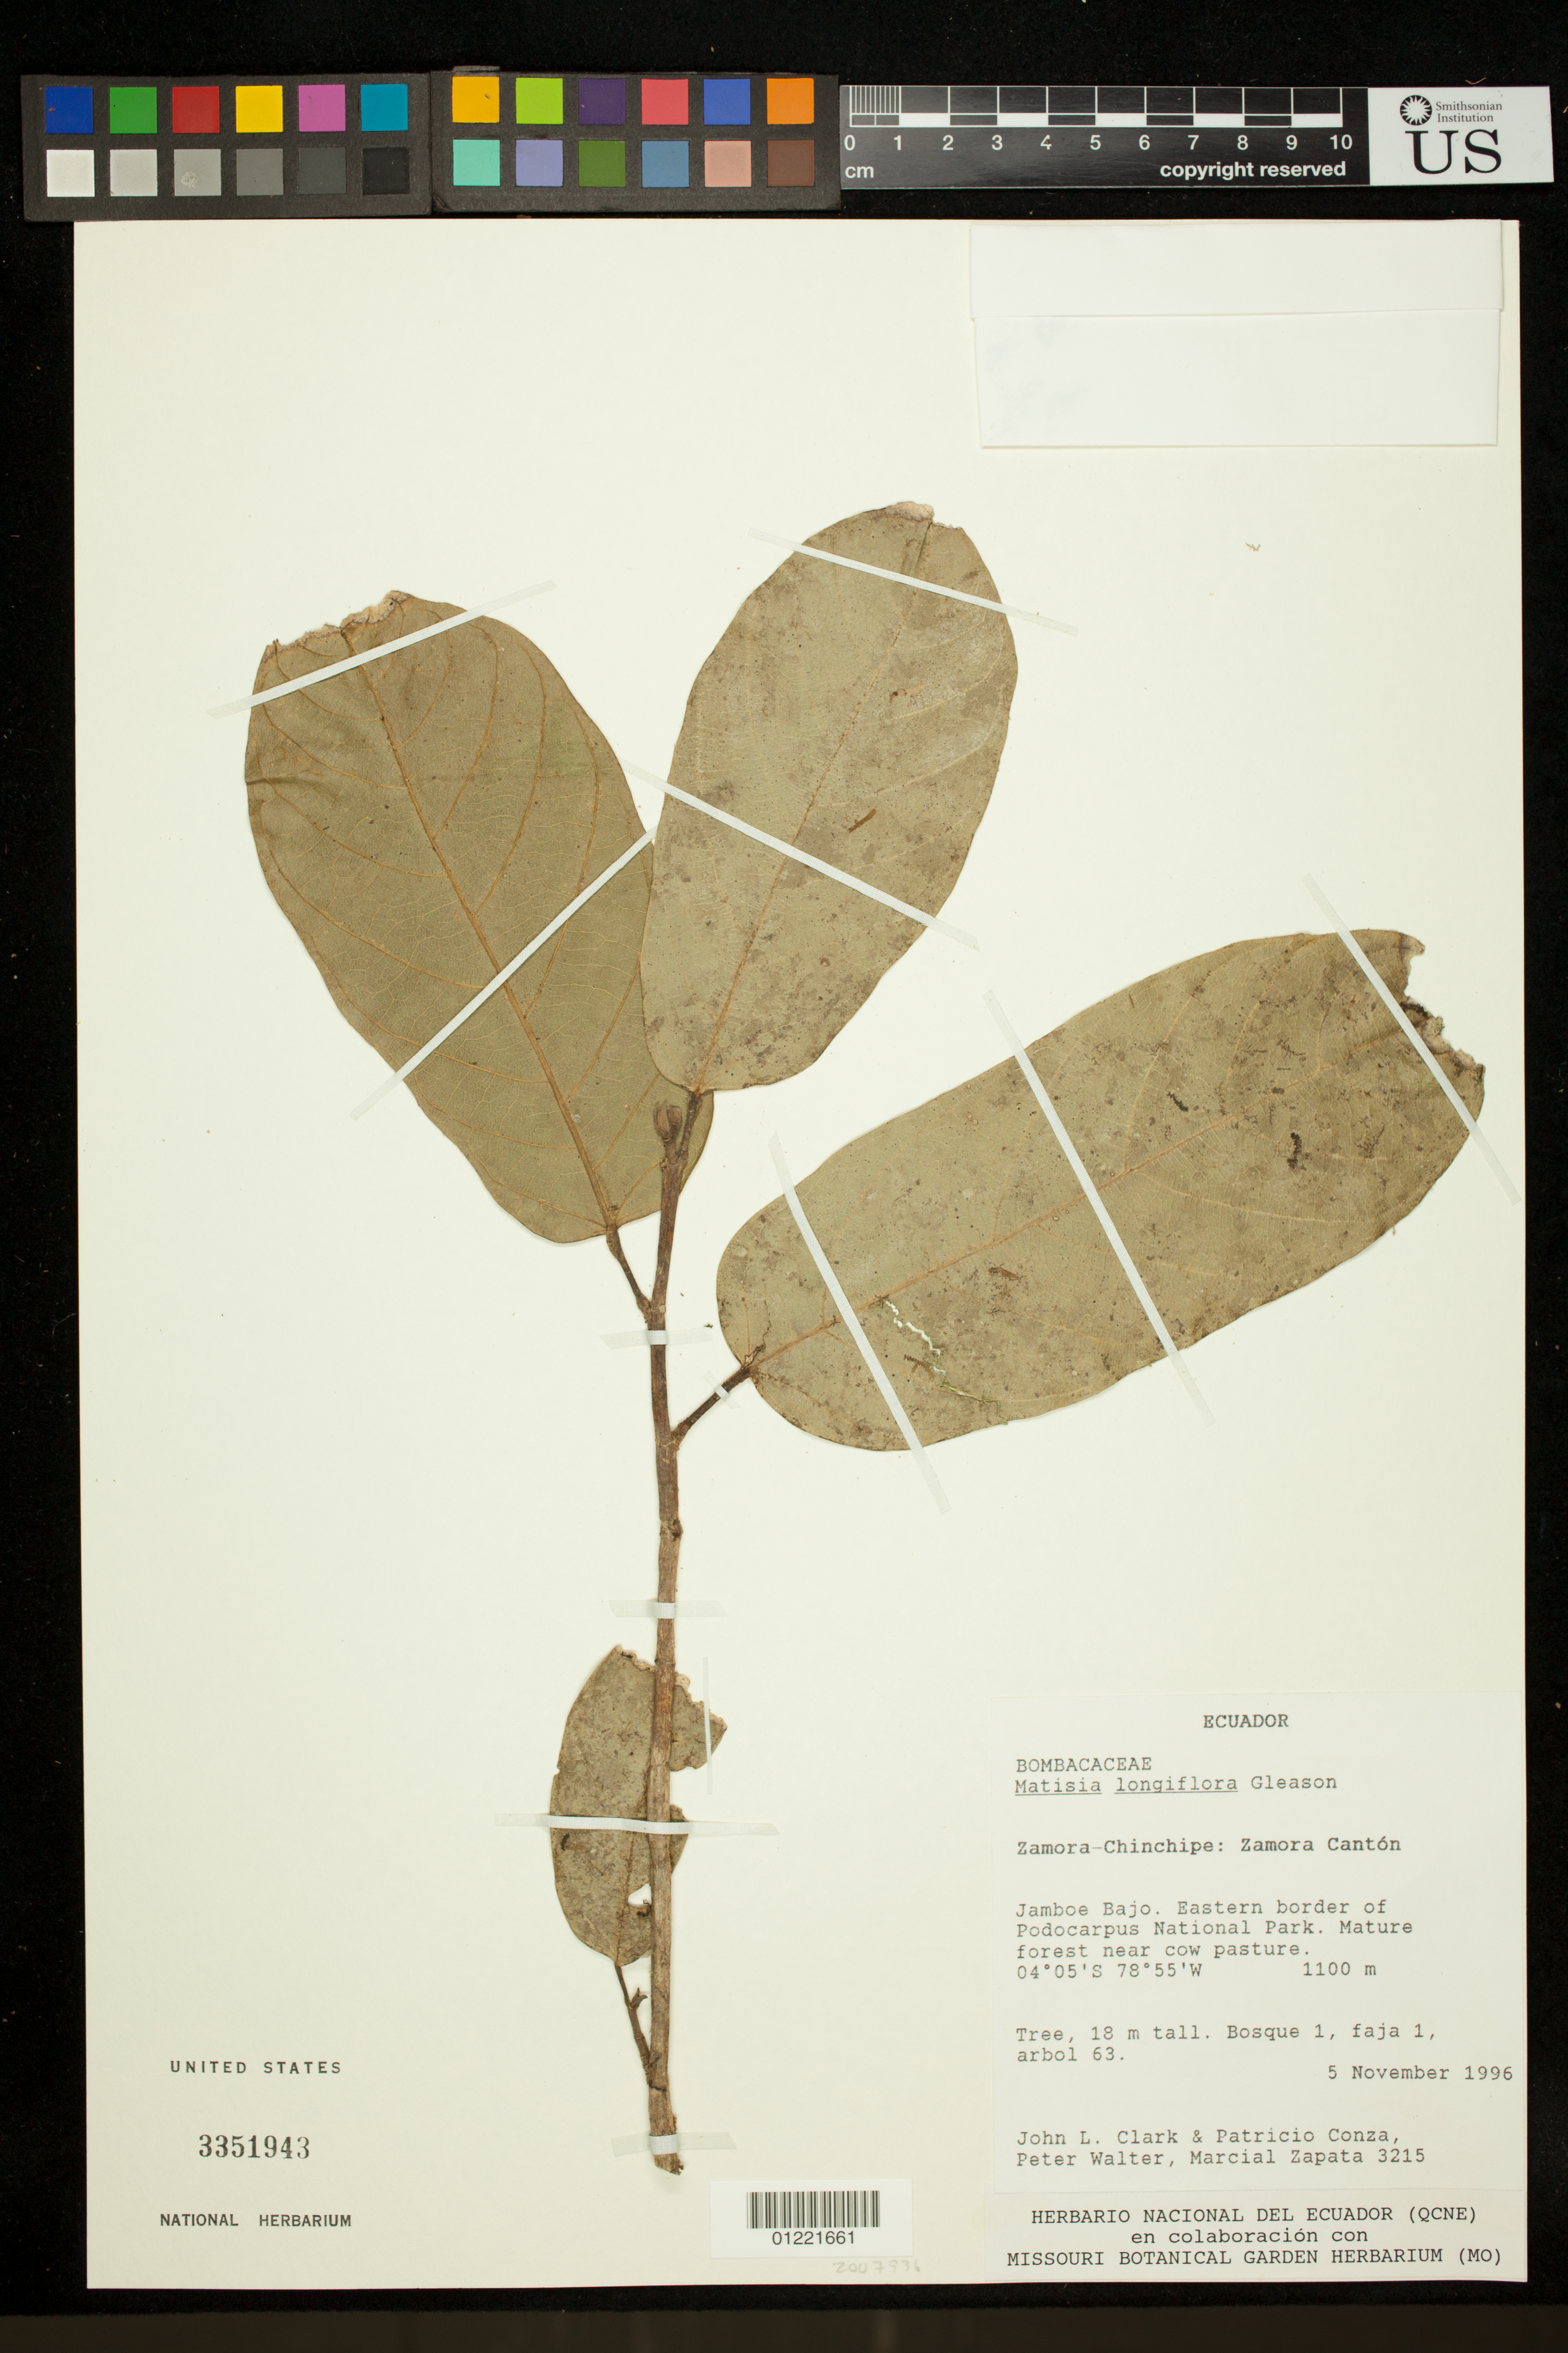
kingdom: Plantae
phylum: Tracheophyta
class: Magnoliopsida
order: Malvales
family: Malvaceae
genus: Matisia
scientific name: Matisia longiflora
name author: Gleason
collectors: J. L. Clark, P. Conza, P. Walter & M. Zapata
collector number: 3215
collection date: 1996-11-05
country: Ecuador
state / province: Zamora-Chinchipe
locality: Zamora Canton. Jamboe Bajo. Eastern border of Podocarpus National Park. Mature forest near cow pasture.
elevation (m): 1100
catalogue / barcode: US 3351943